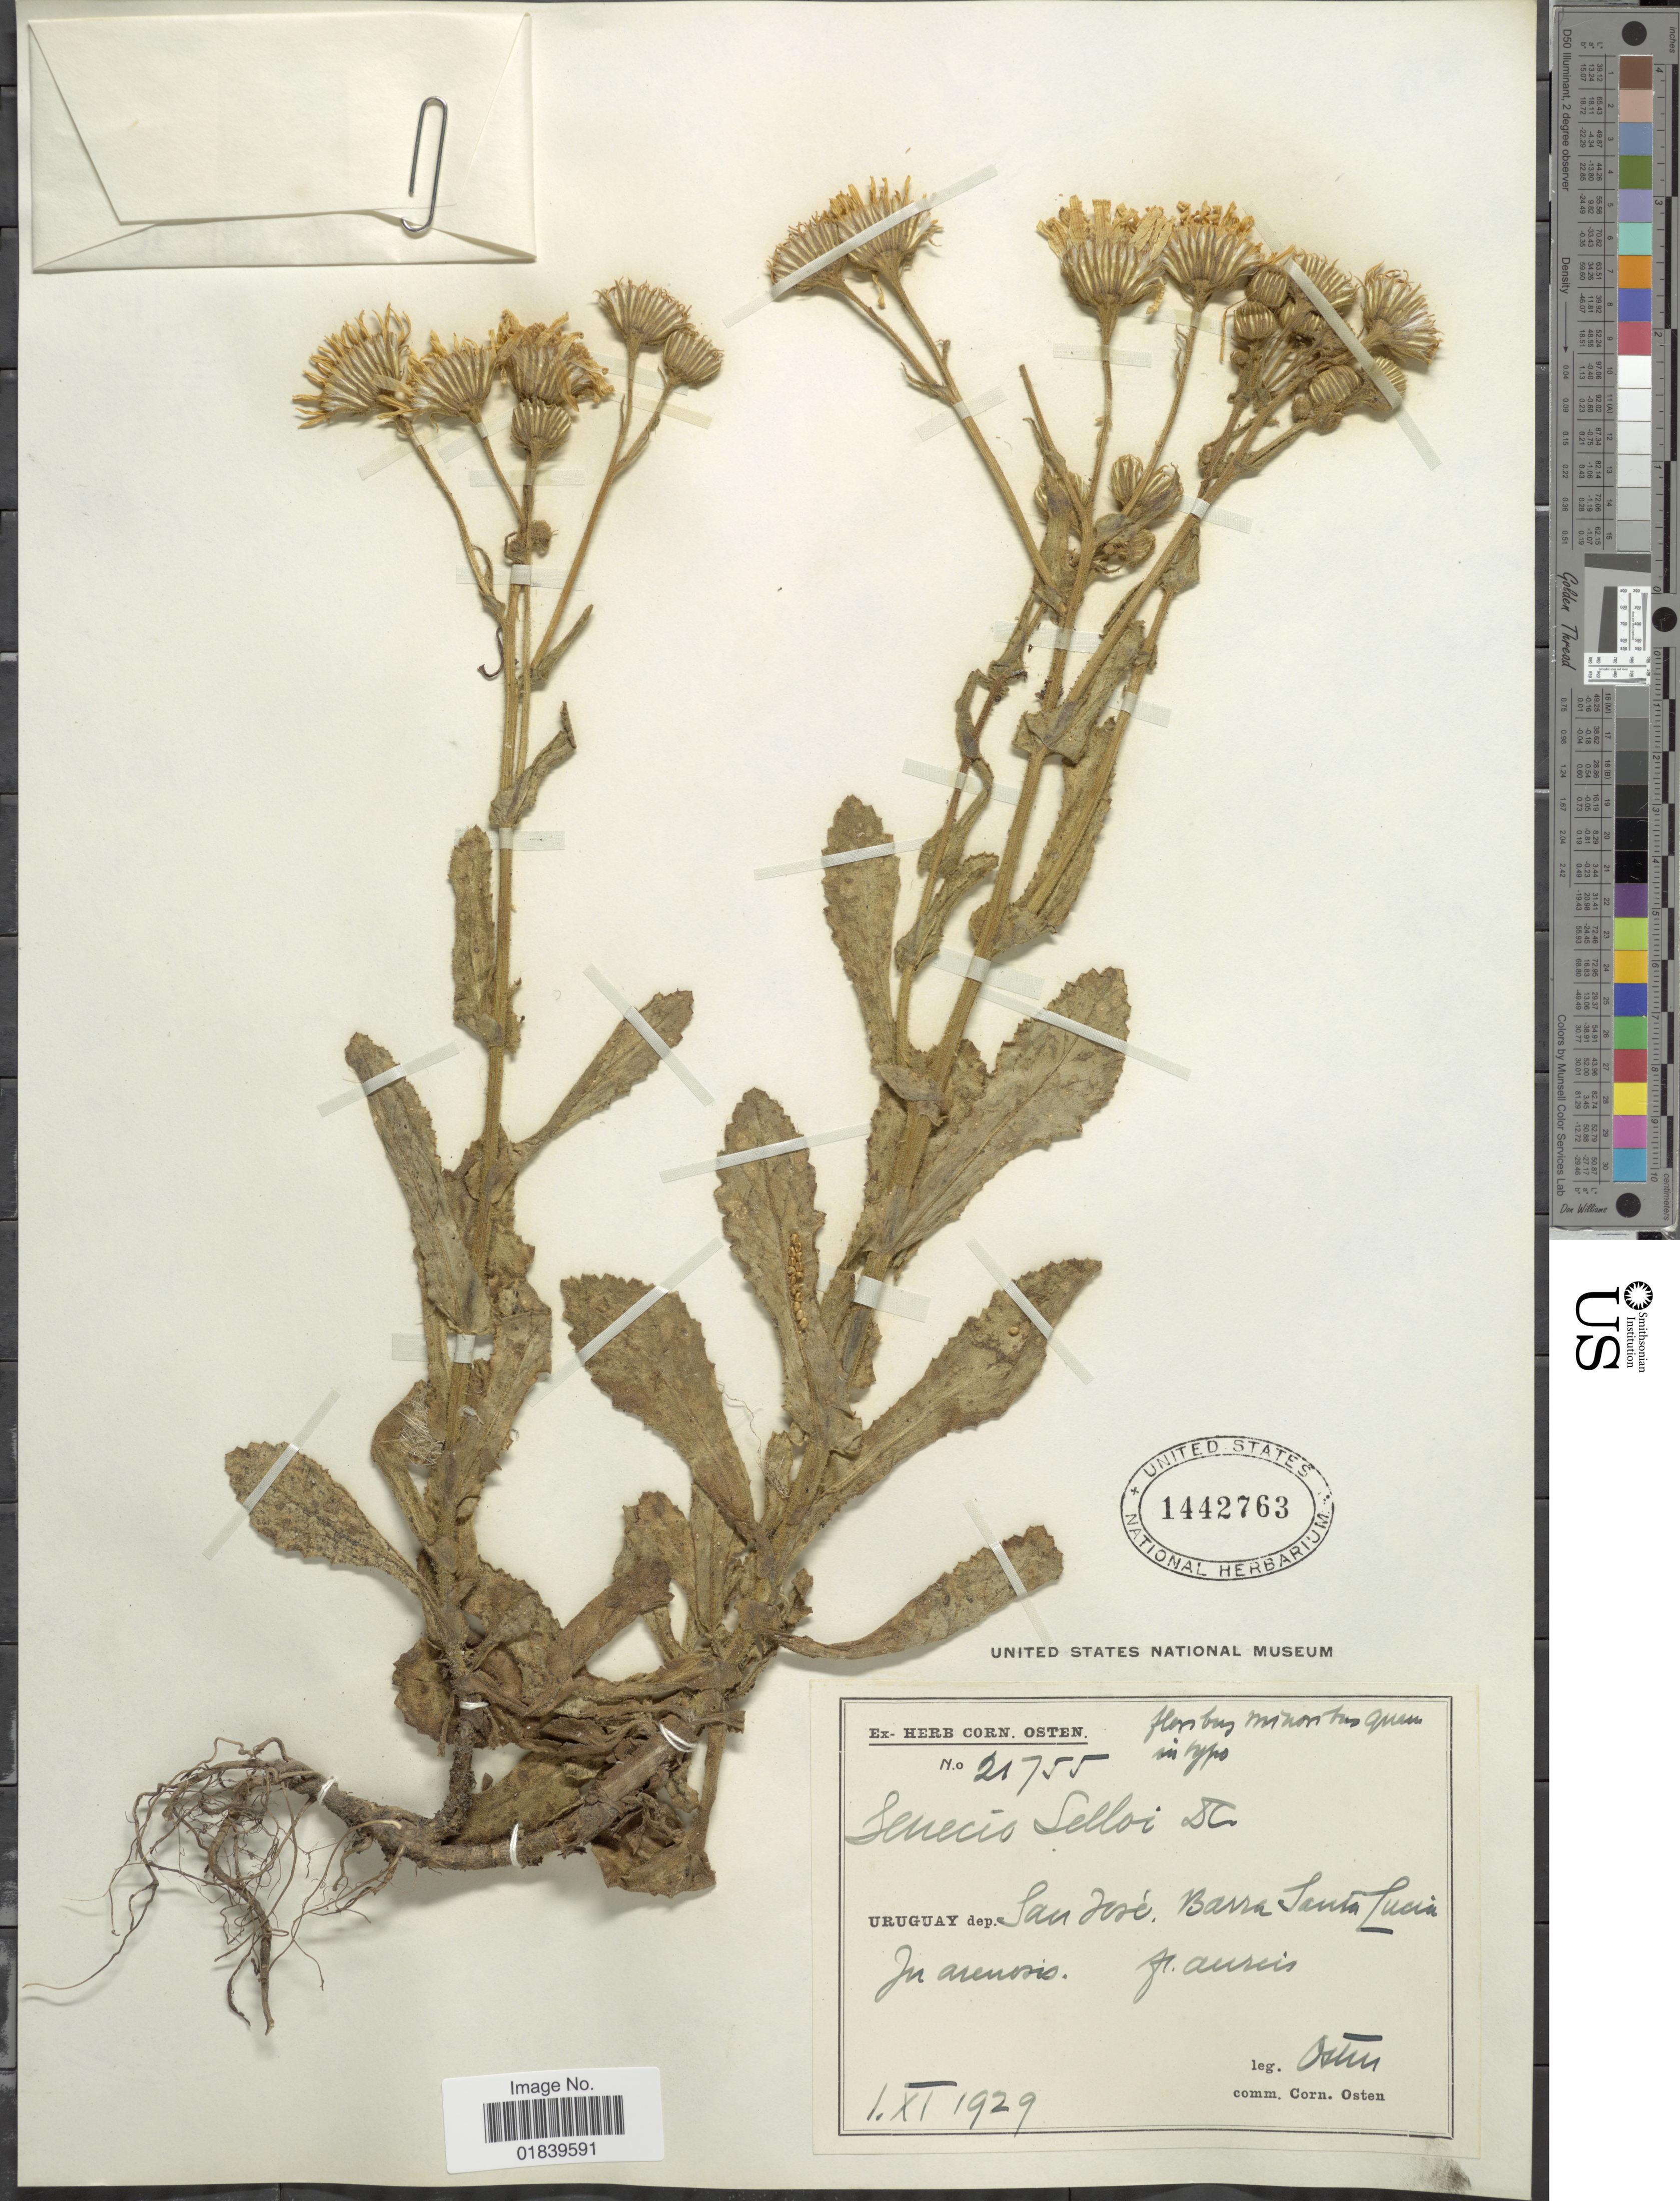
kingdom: Plantae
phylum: Tracheophyta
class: Magnoliopsida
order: Asterales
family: Asteraceae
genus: Senecio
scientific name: Senecio selloi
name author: (Spreng.) DC.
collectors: C. Osten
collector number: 21755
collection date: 1929-11-01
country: Uruguay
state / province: San Jose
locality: Uruguay, dep. San Jose, Barra Santa Lucia, In arenosis.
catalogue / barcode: US 1442763